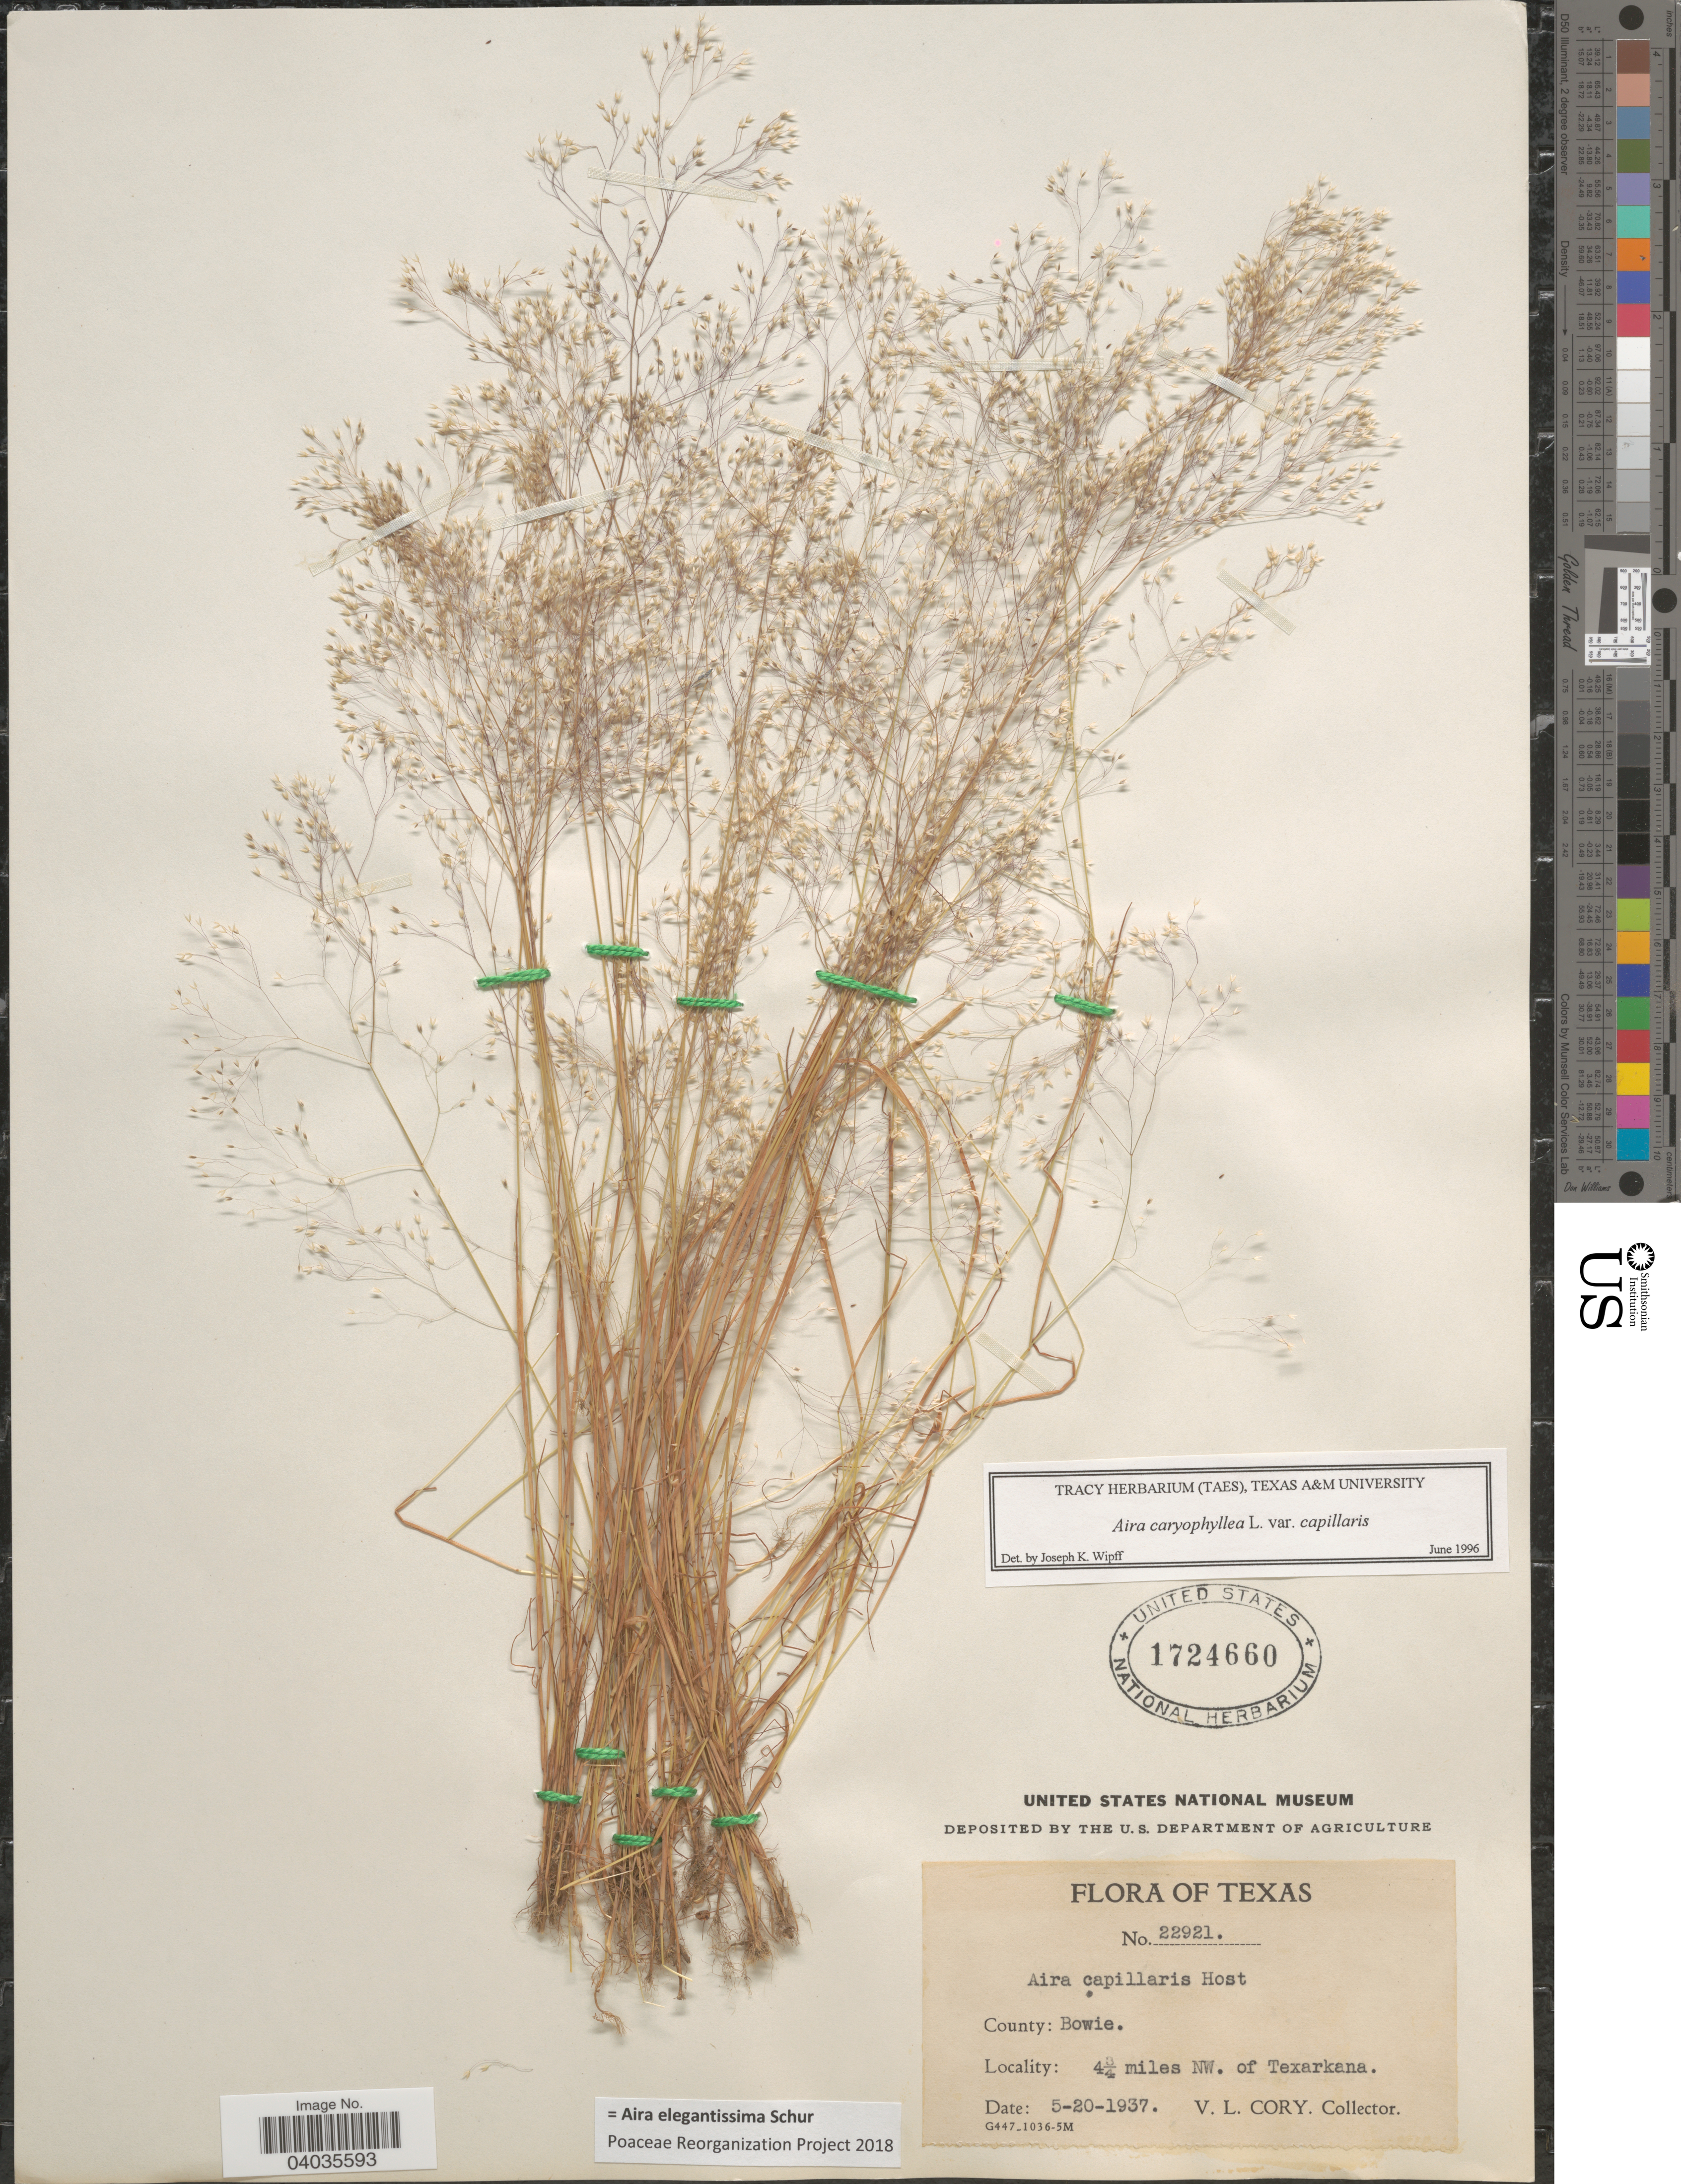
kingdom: Plantae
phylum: Tracheophyta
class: Liliopsida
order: Poales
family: Poaceae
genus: Aira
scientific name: Aira elegantissima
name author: Schur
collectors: V. Cory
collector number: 22921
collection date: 1937-05-20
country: United States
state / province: Texas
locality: County: Bowie. 4½ miles NW. of Texarkana..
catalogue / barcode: US 1724660